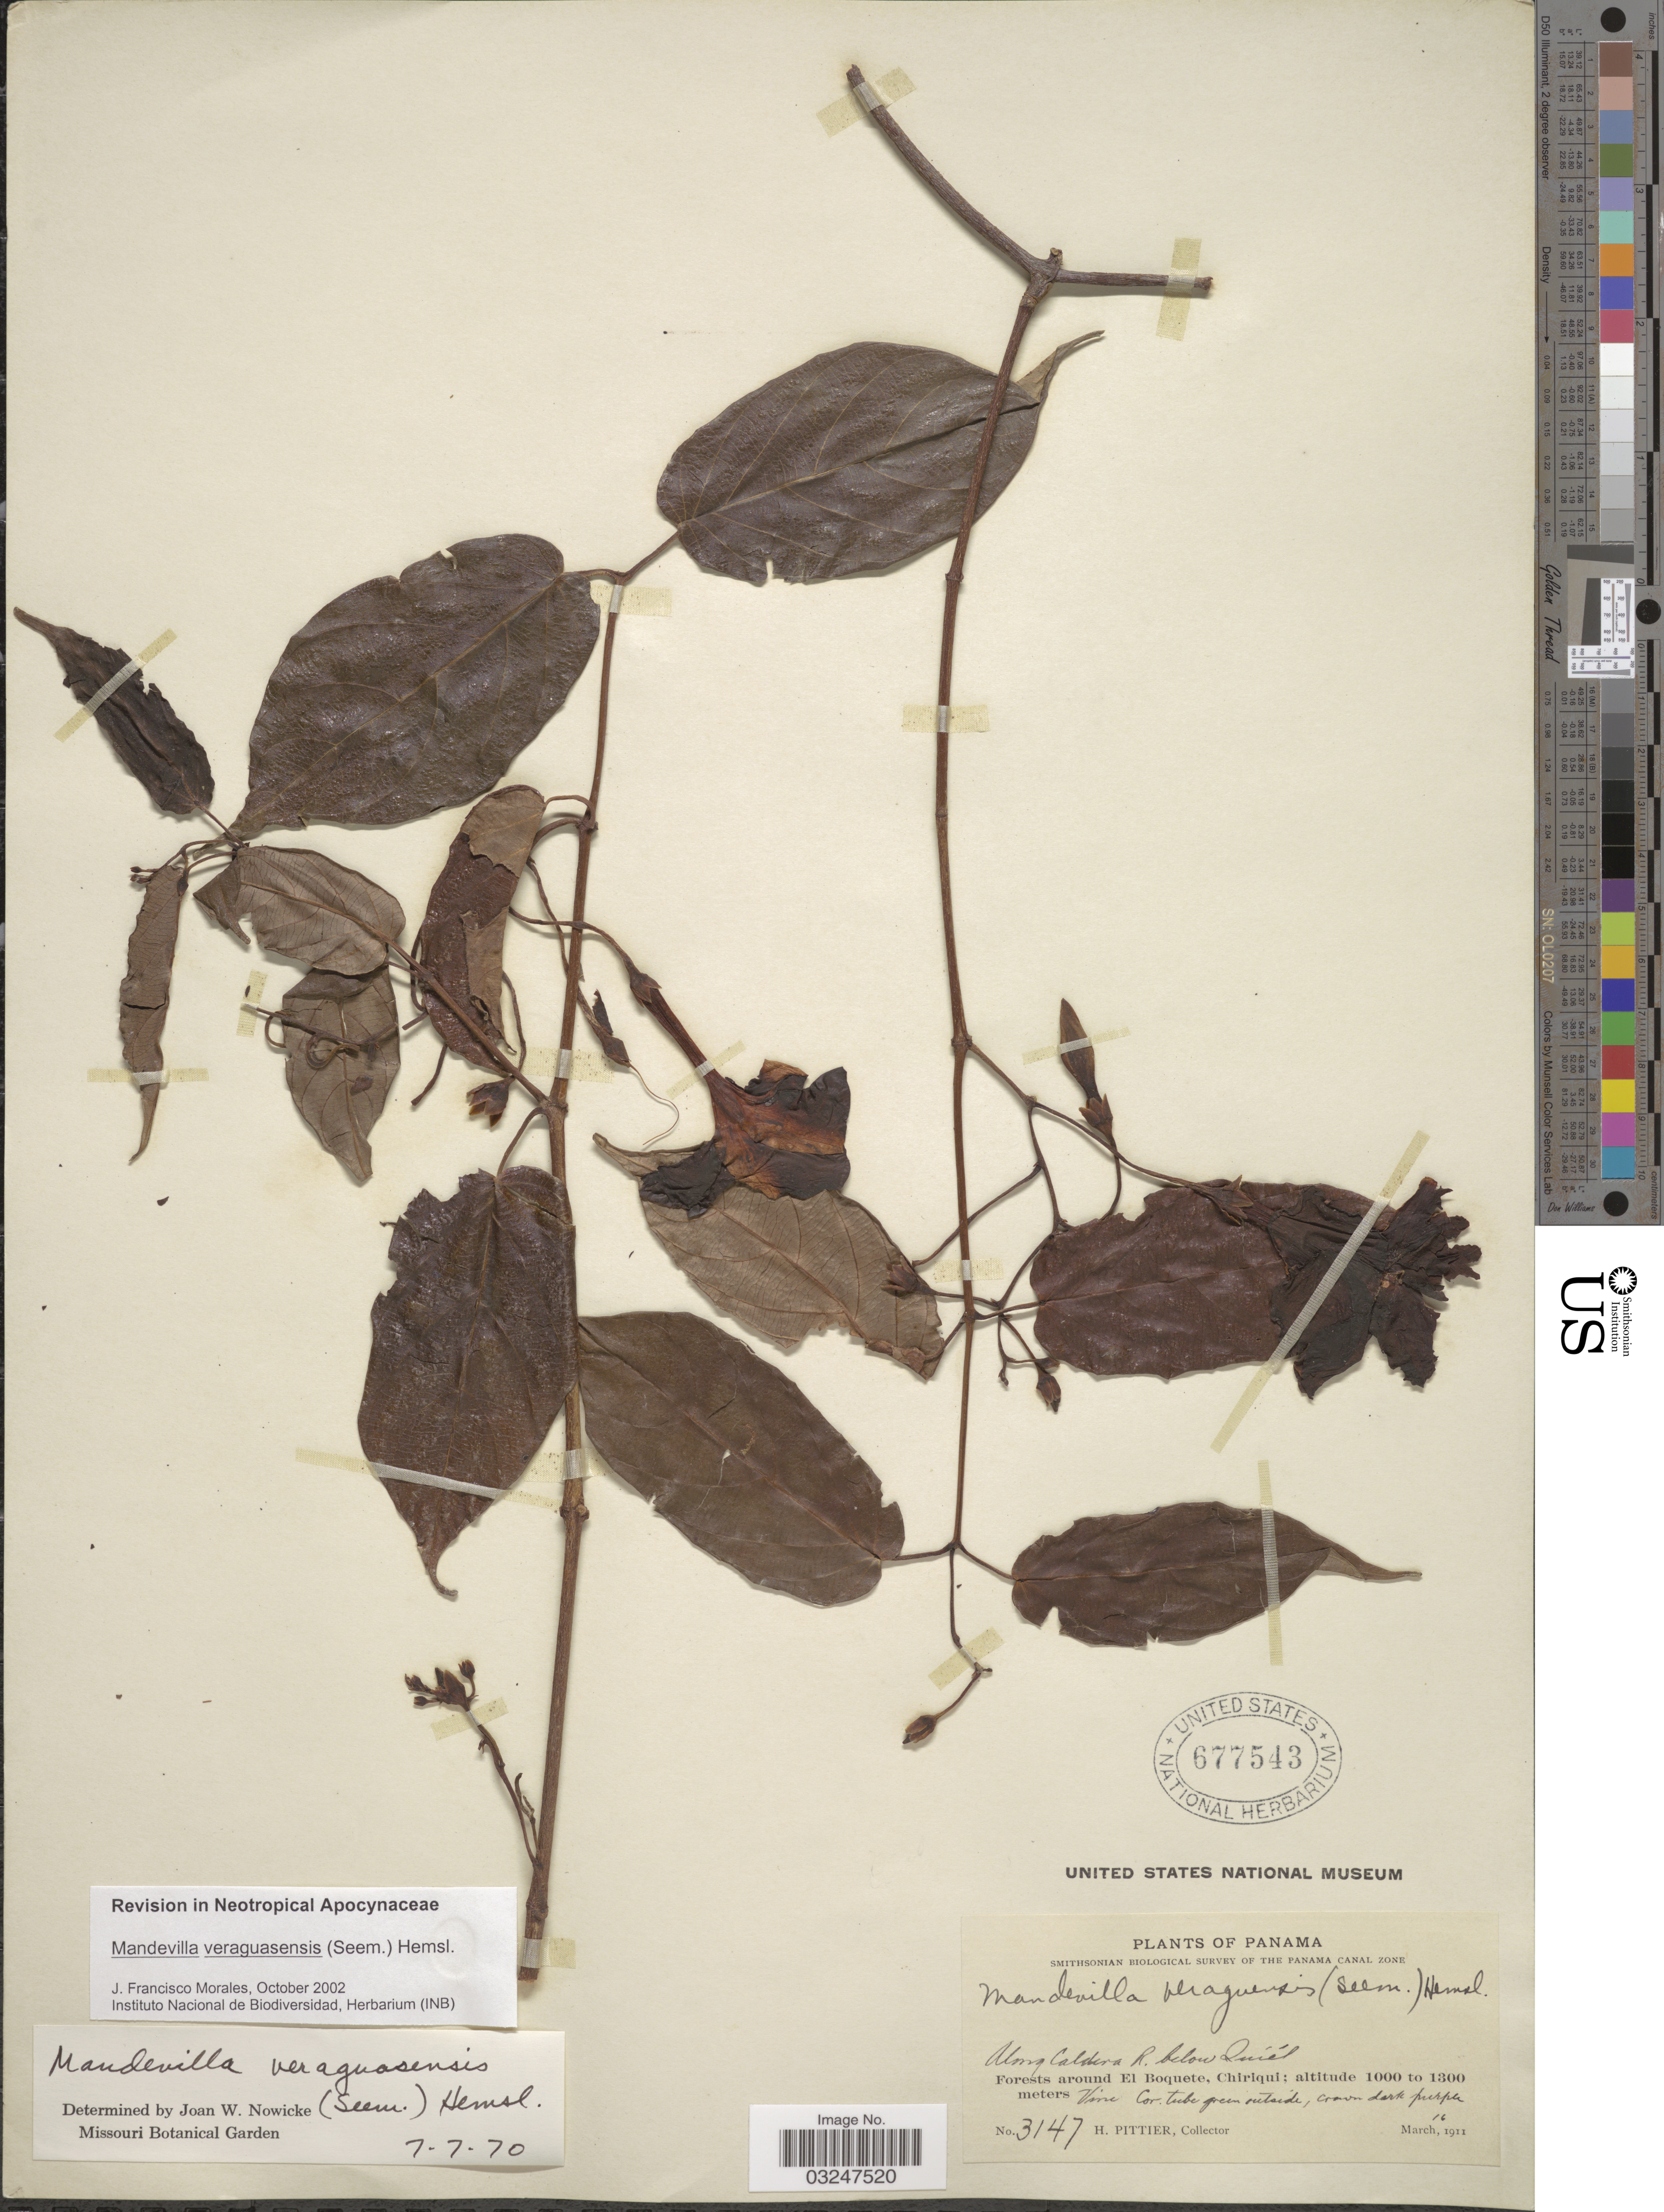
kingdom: Plantae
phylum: Tracheophyta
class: Magnoliopsida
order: Gentianales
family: Apocynaceae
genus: Mandevilla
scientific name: Mandevilla veraguensis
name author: Hemsl.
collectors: H. F. Pittier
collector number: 3147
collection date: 1911-03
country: Panama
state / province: Chiriqui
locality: Along Caldera R. below Quíel, Forests around El Boquete.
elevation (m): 1000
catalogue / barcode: US 677543